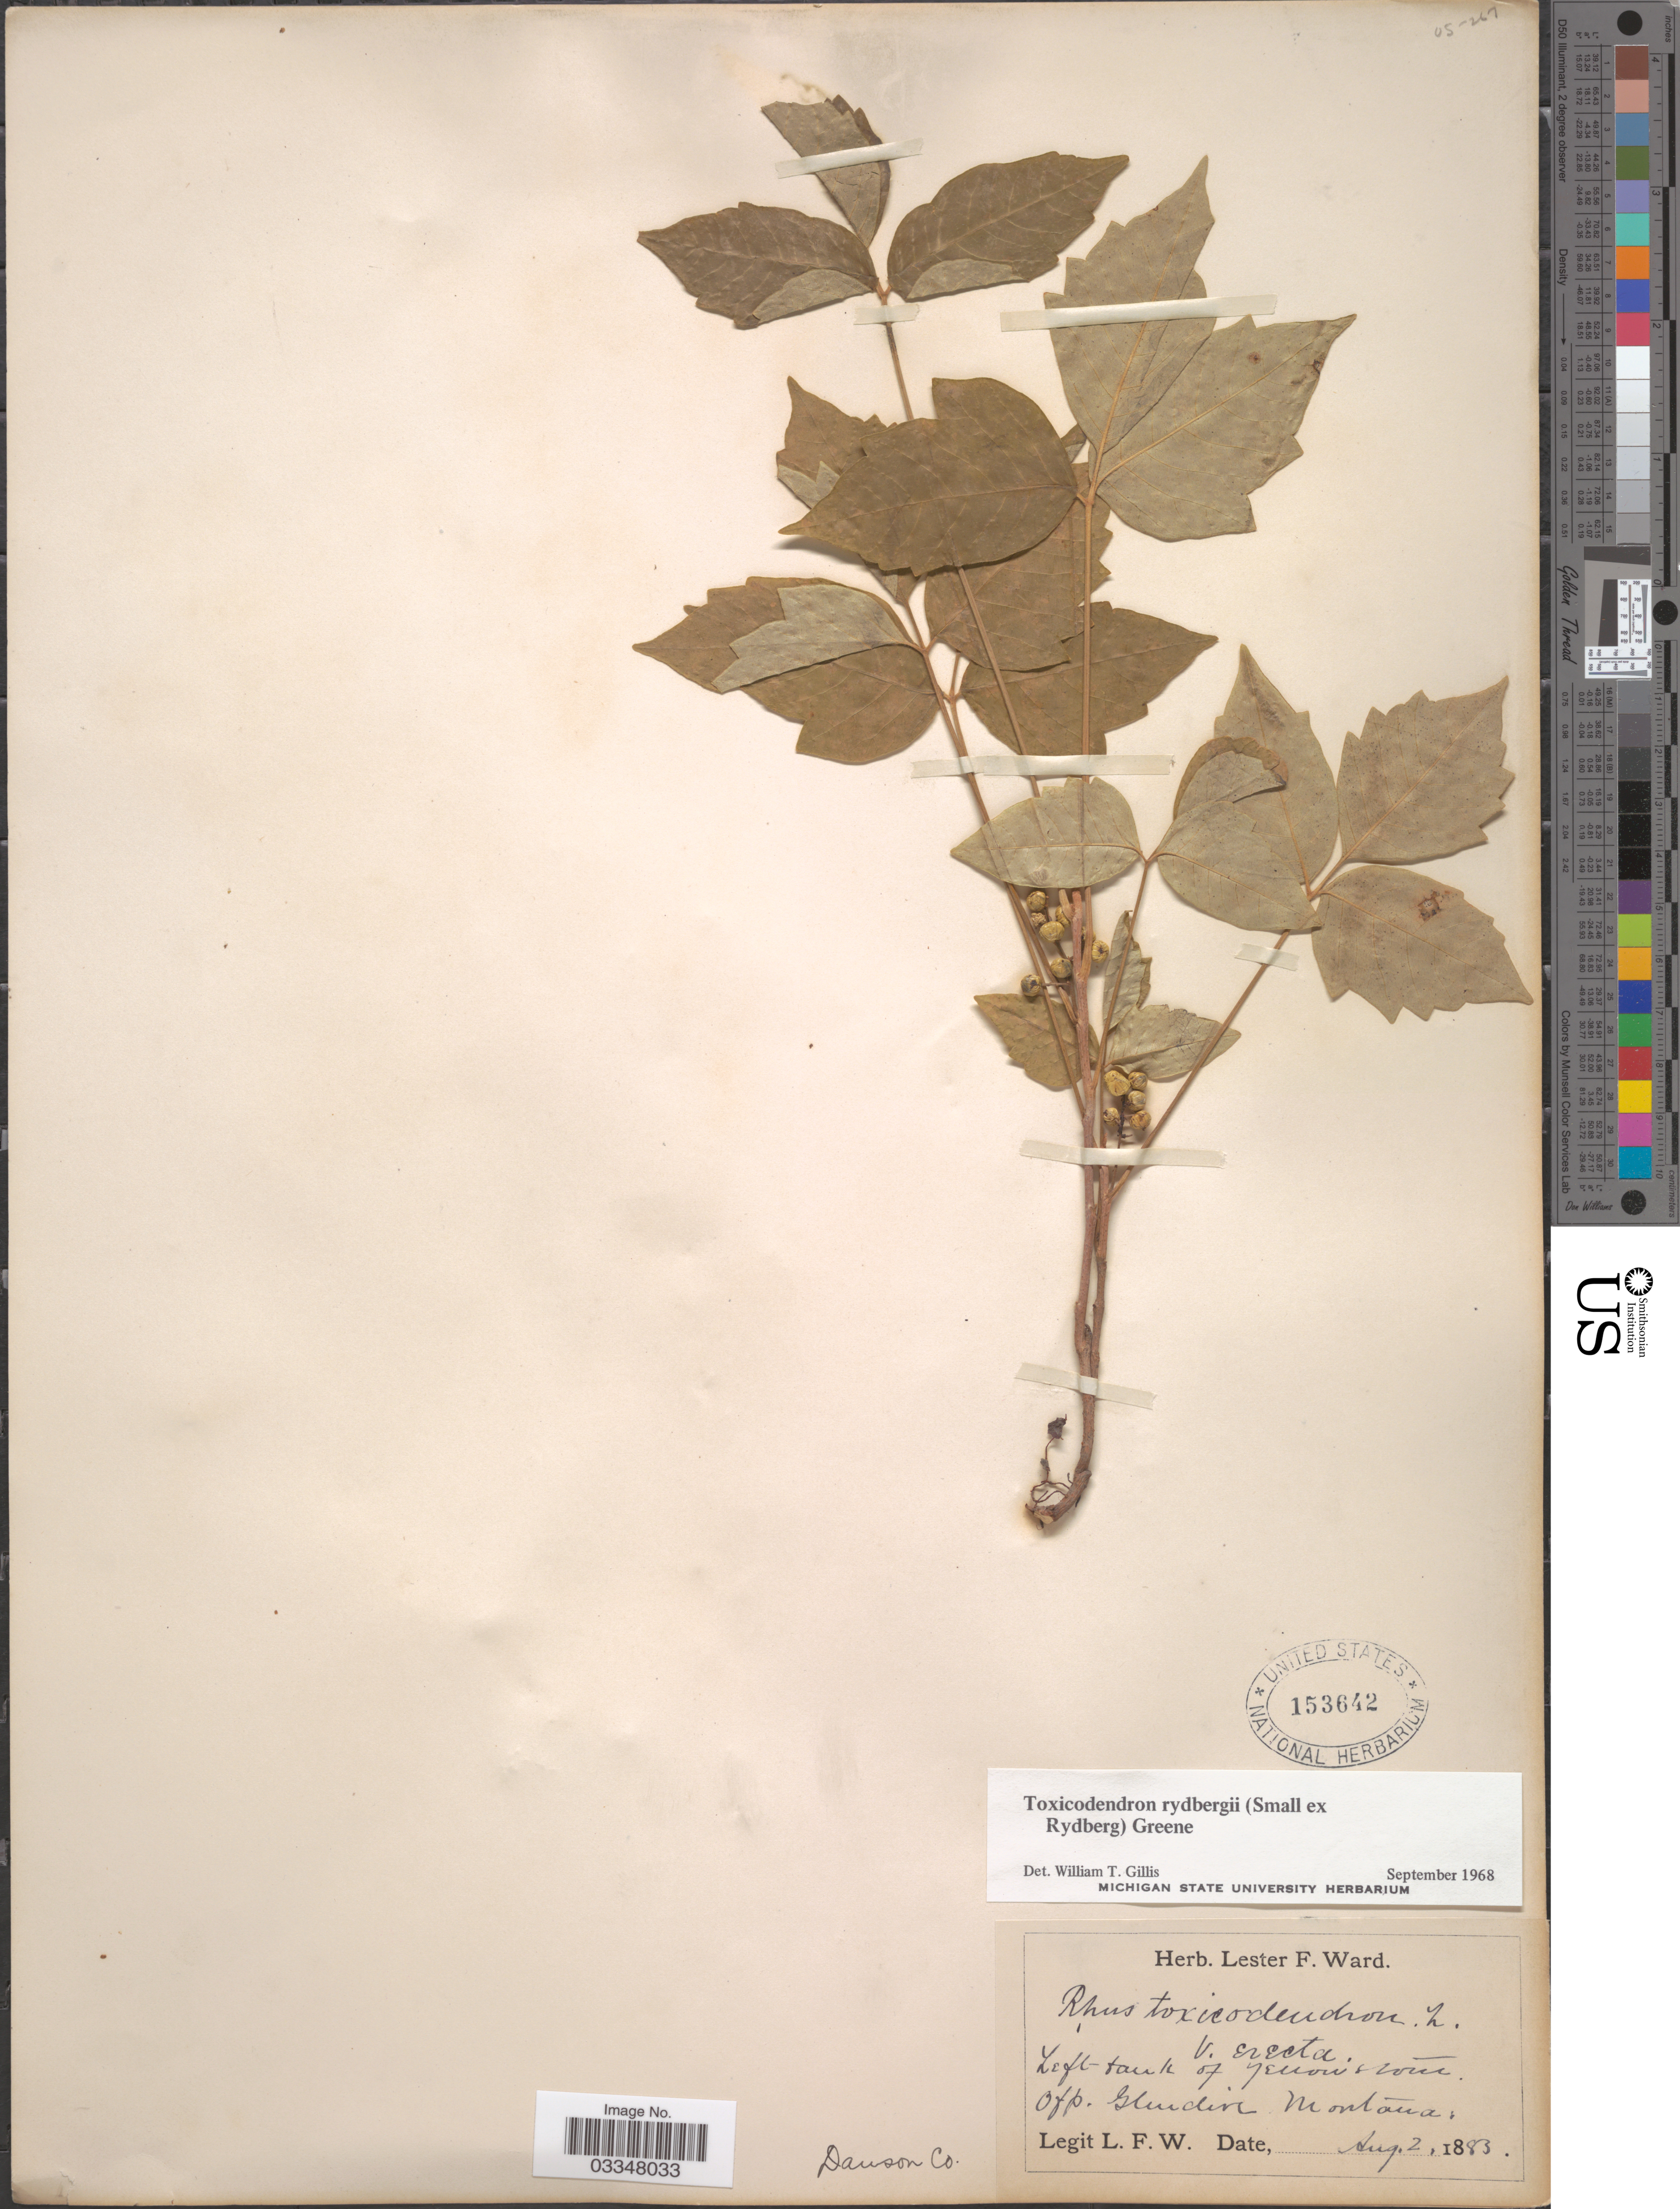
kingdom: Plantae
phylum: Tracheophyta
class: Magnoliopsida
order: Sapindales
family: Anacardiaceae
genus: Toxicodendron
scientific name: Toxicodendron radicans subsp. rydbergii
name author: (Small & Rydb.) Á. Löve & D. Löve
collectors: L. F. Ward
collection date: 1883-08-02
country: United States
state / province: Montana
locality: Glendive. Dawson Co.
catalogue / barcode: US 153642